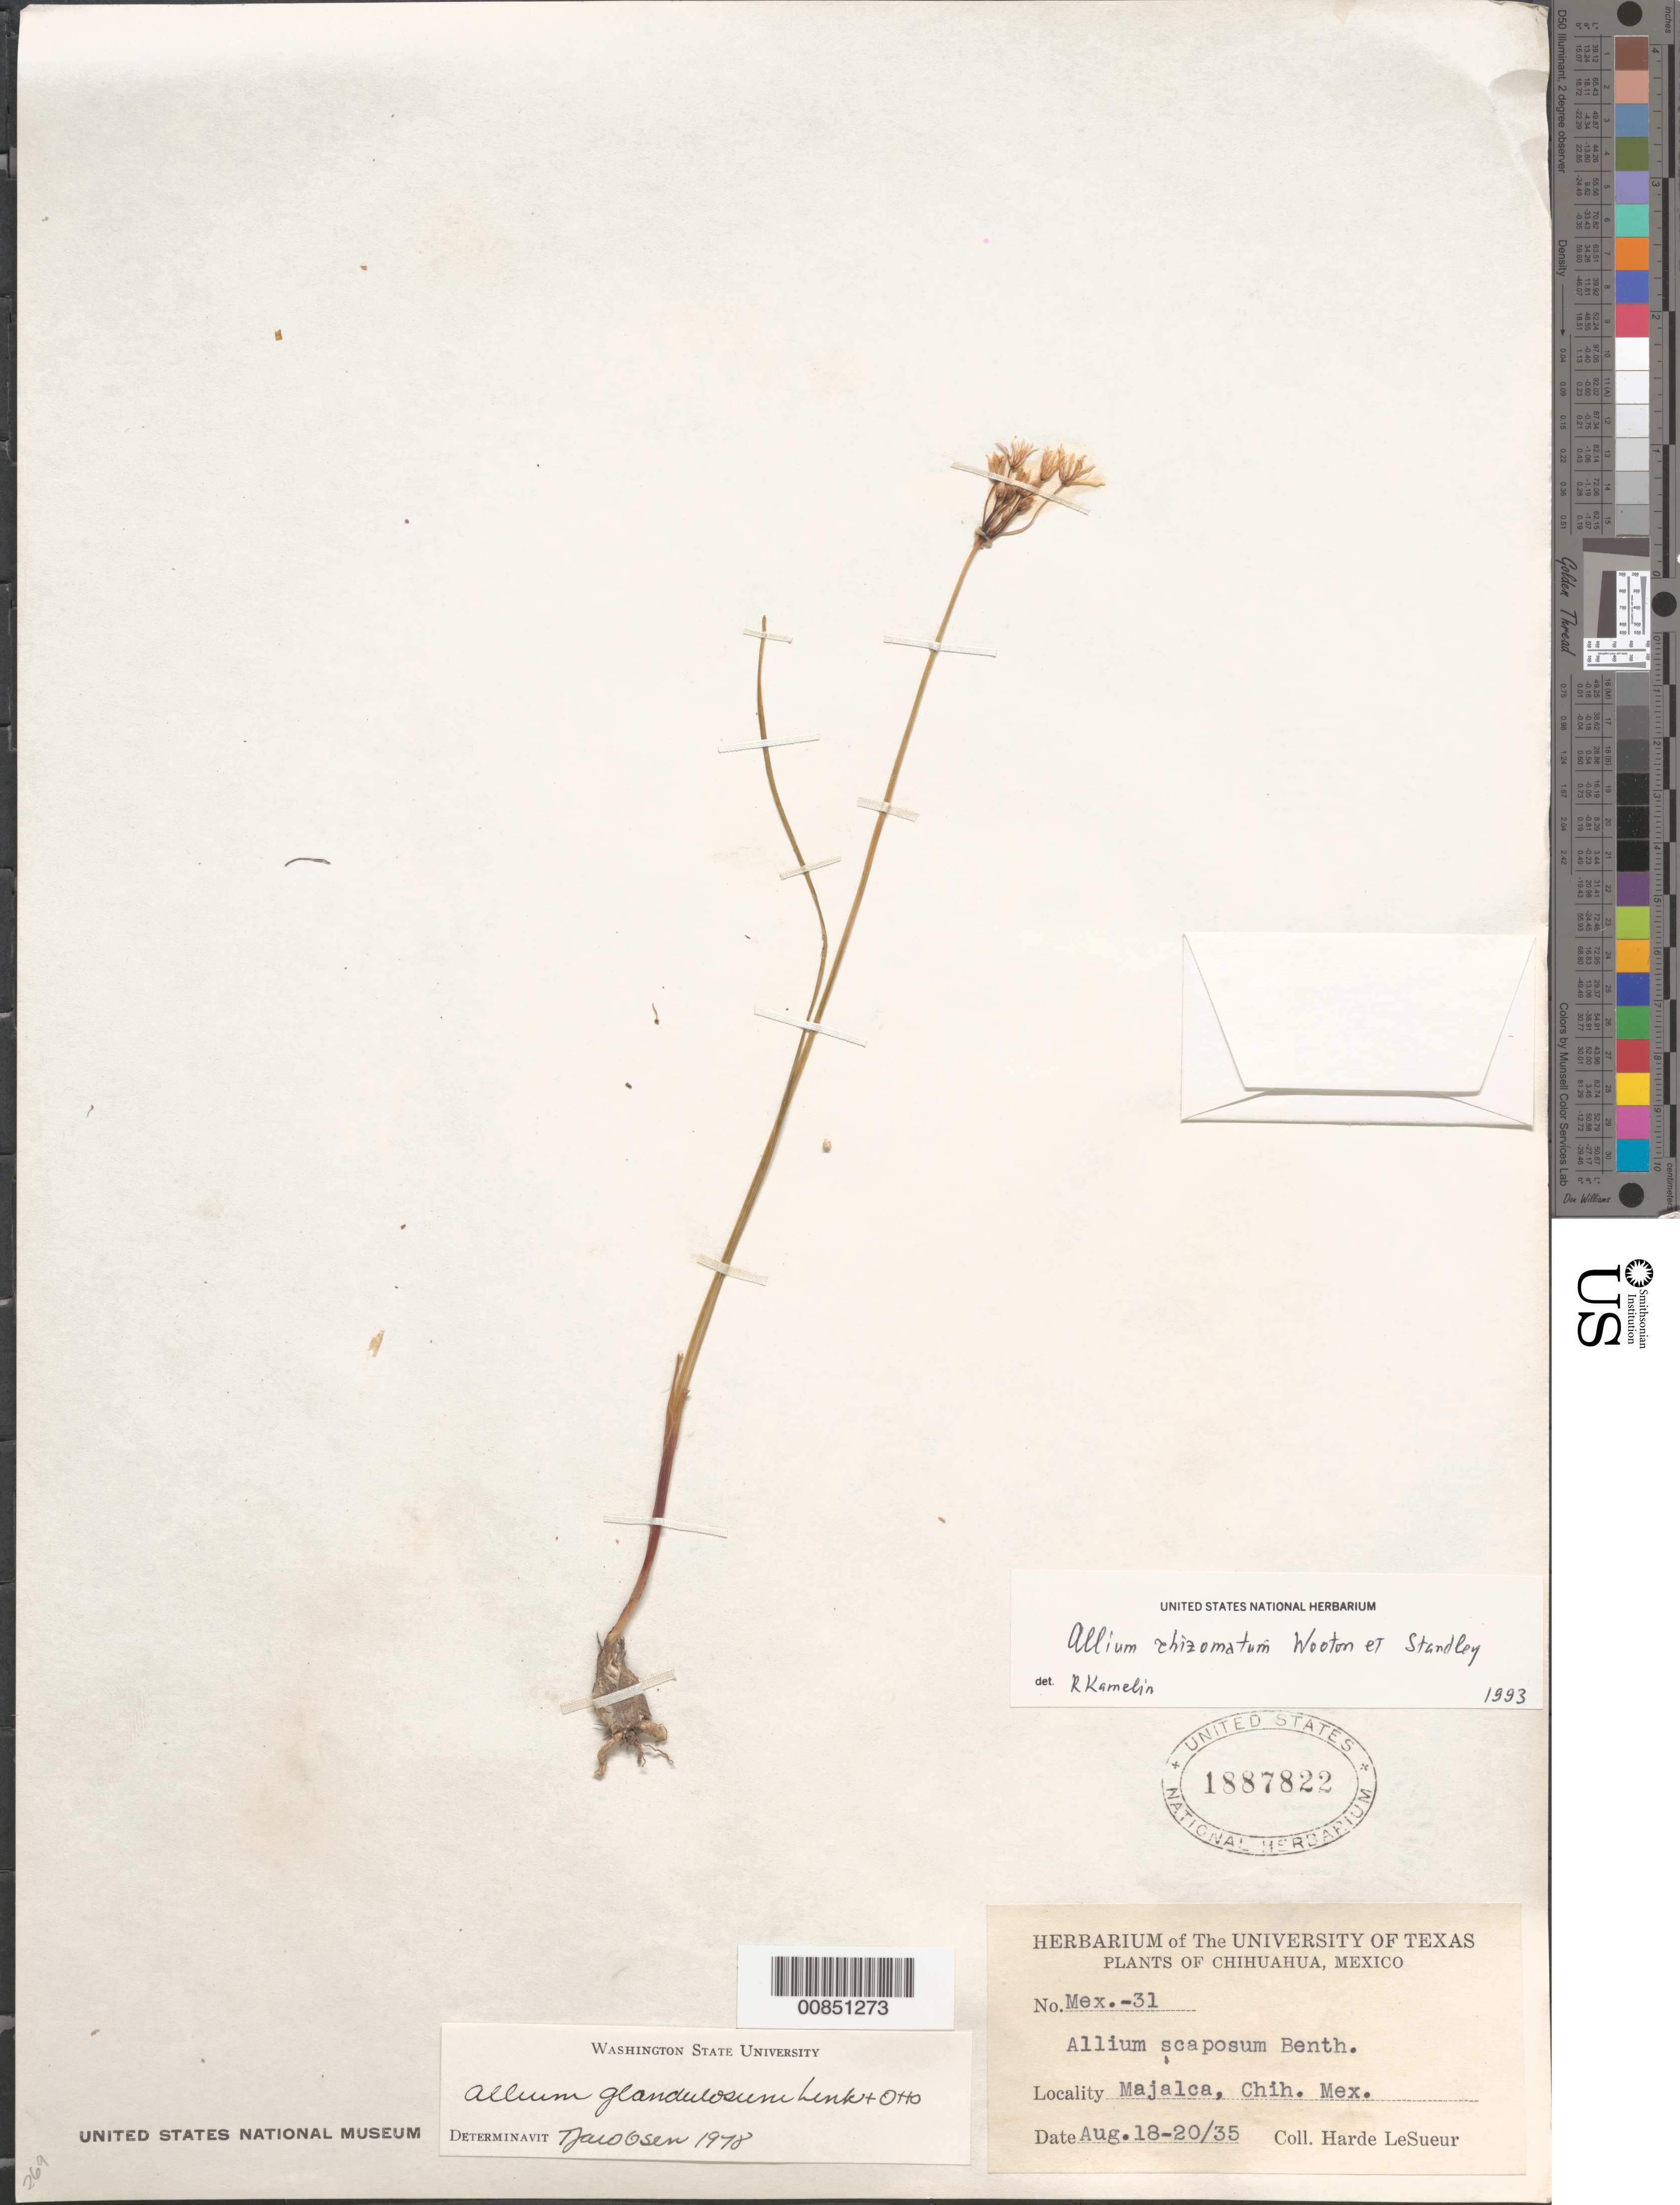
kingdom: Plantae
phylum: Tracheophyta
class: Liliopsida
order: Asparagales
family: Amaryllidaceae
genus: Allium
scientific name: Allium glandulosum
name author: Link & Otto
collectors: D. H. LeSueur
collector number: Mex.-31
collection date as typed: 18 Aug 1935 to 20 Aug 1935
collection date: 1935-08-18/1935-08-20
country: Mexico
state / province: Chihuahua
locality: Majalca, Chihuahua.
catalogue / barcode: US 1887822